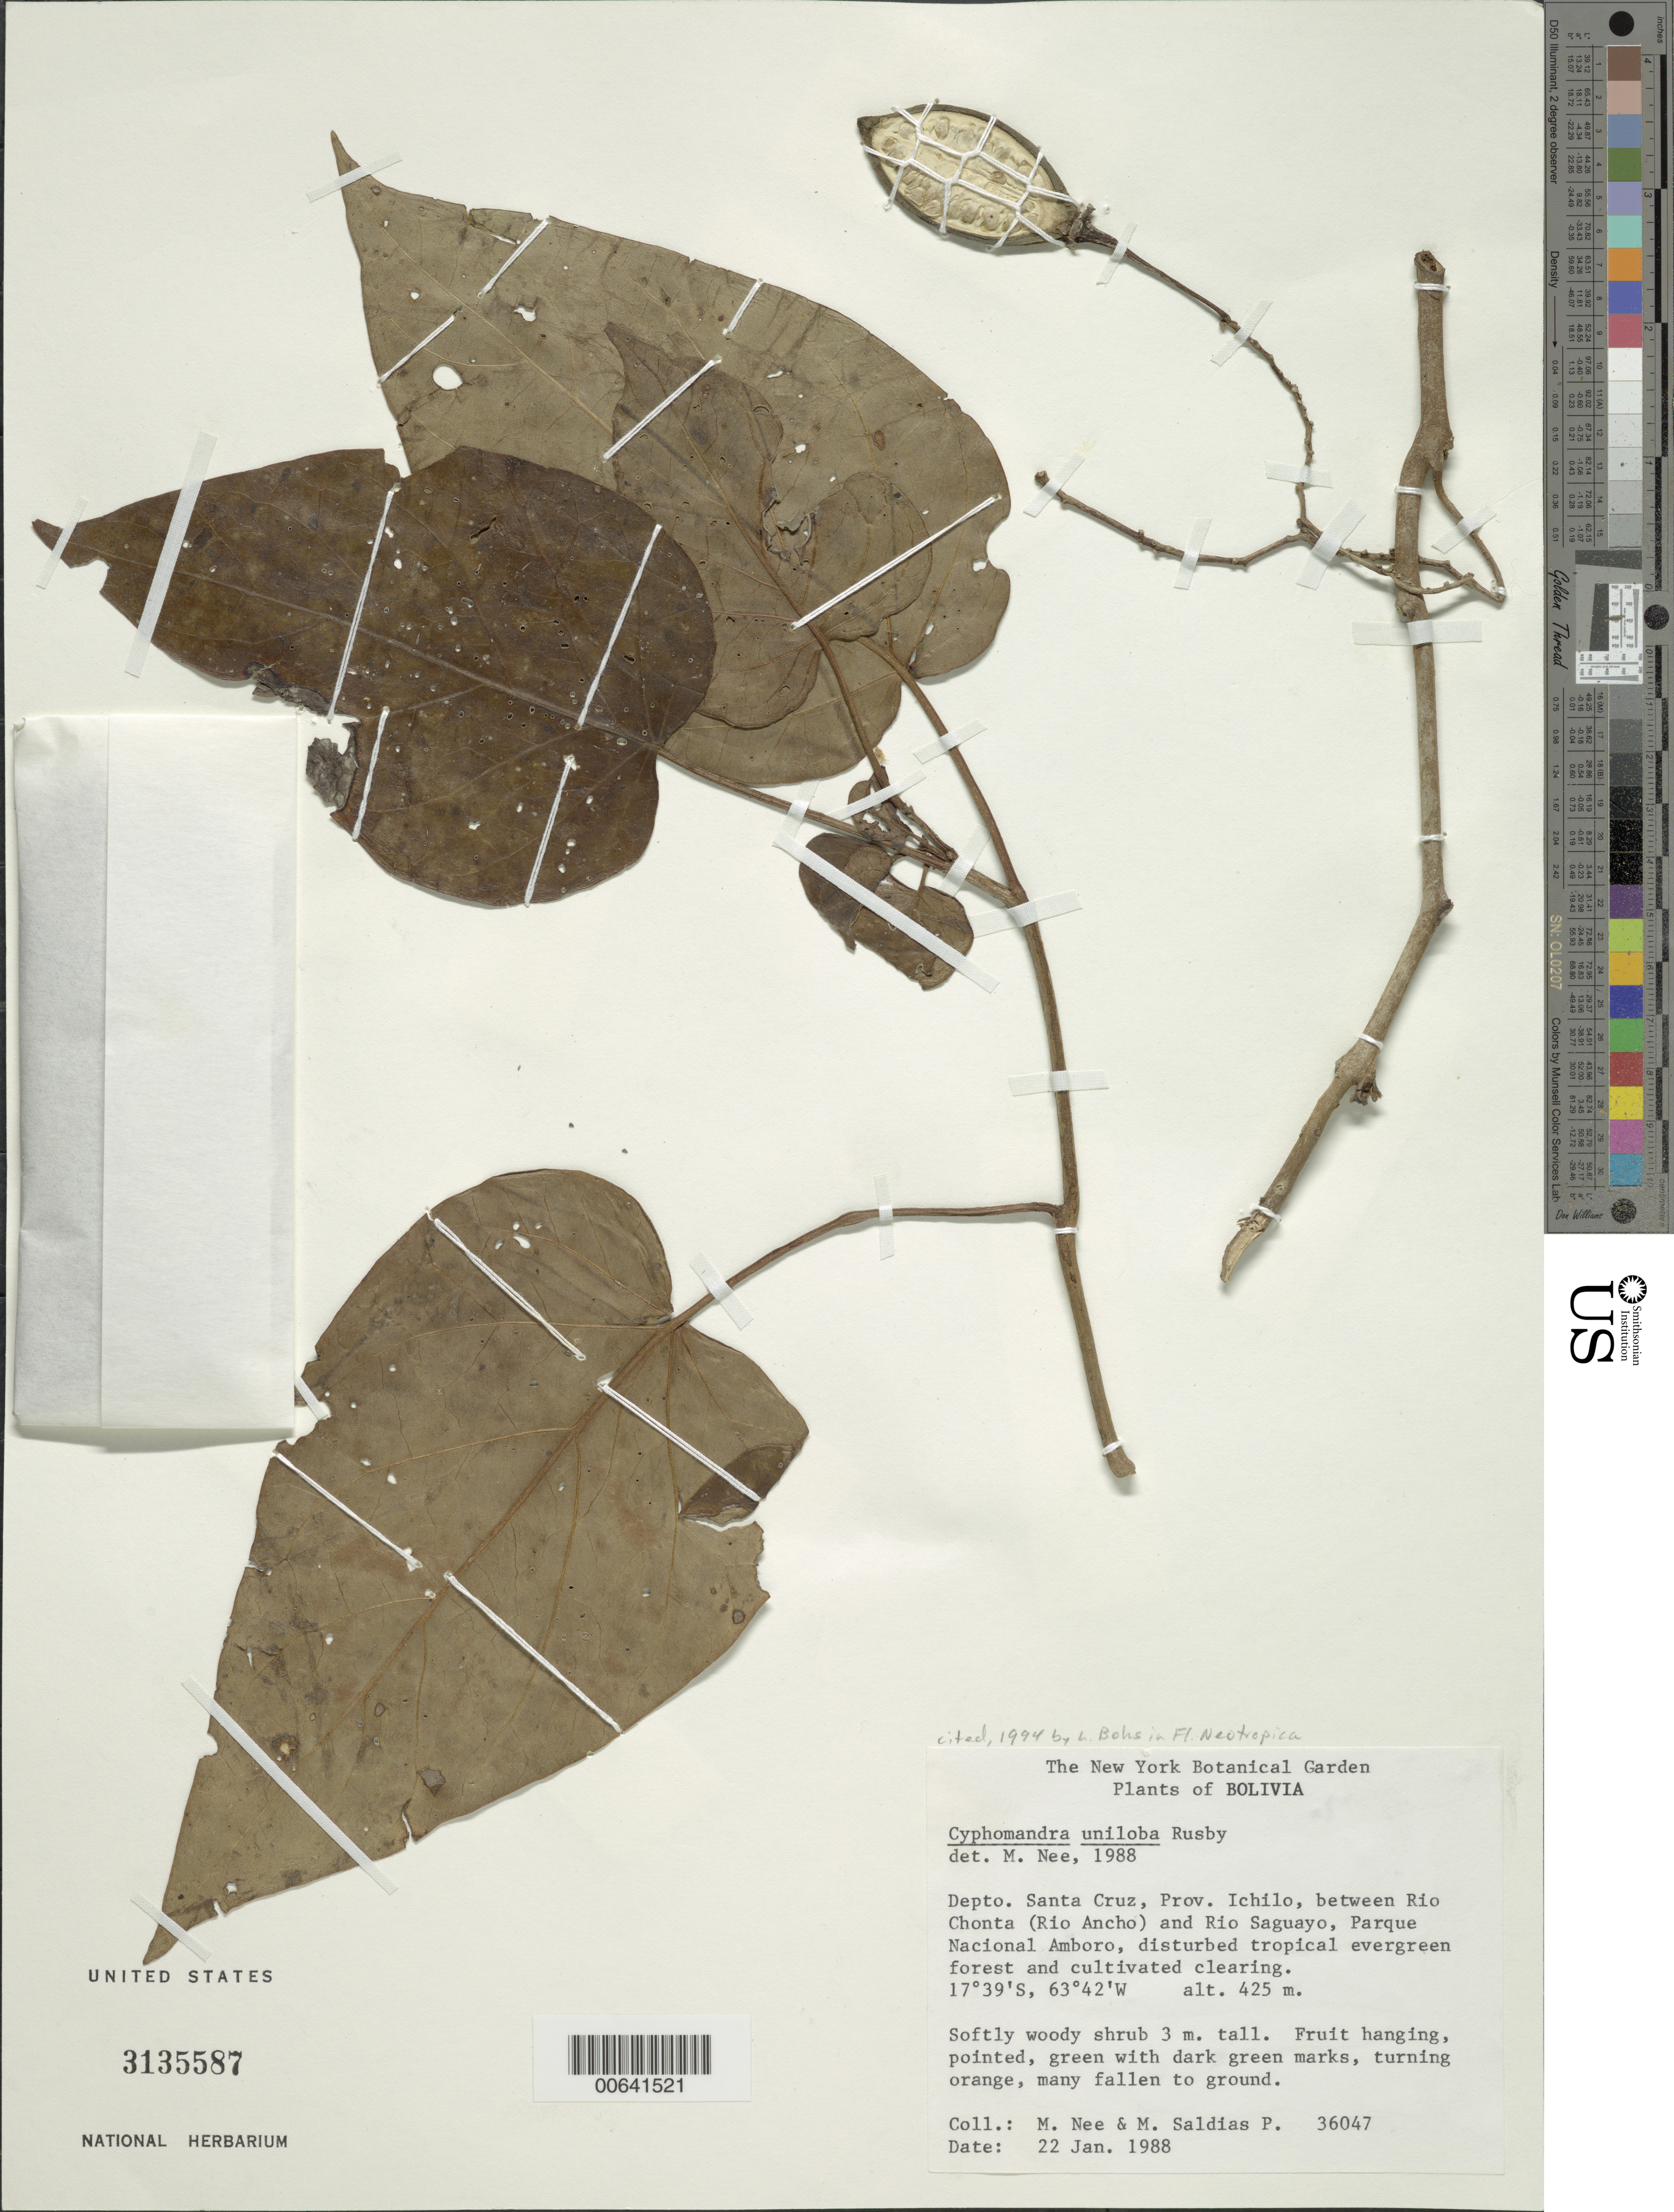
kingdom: Plantae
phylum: Tracheophyta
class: Magnoliopsida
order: Solanales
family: Solanaceae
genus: Cyphomandra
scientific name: Cyphomandra uniloba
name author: Rusby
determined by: Nee, Michael H.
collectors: M. Nee & M. Saldias P.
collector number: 36047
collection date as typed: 22 Jan 1988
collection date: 1988-01-22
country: Bolivia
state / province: Santa Cruz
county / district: Ichilo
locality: Ichilo, entre los Rio Chonta y Saguayo. Parque Nacional Amboró.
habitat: Bosque tropical siempre verde, disturbado por agricultura.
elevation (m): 425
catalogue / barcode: US 3135587